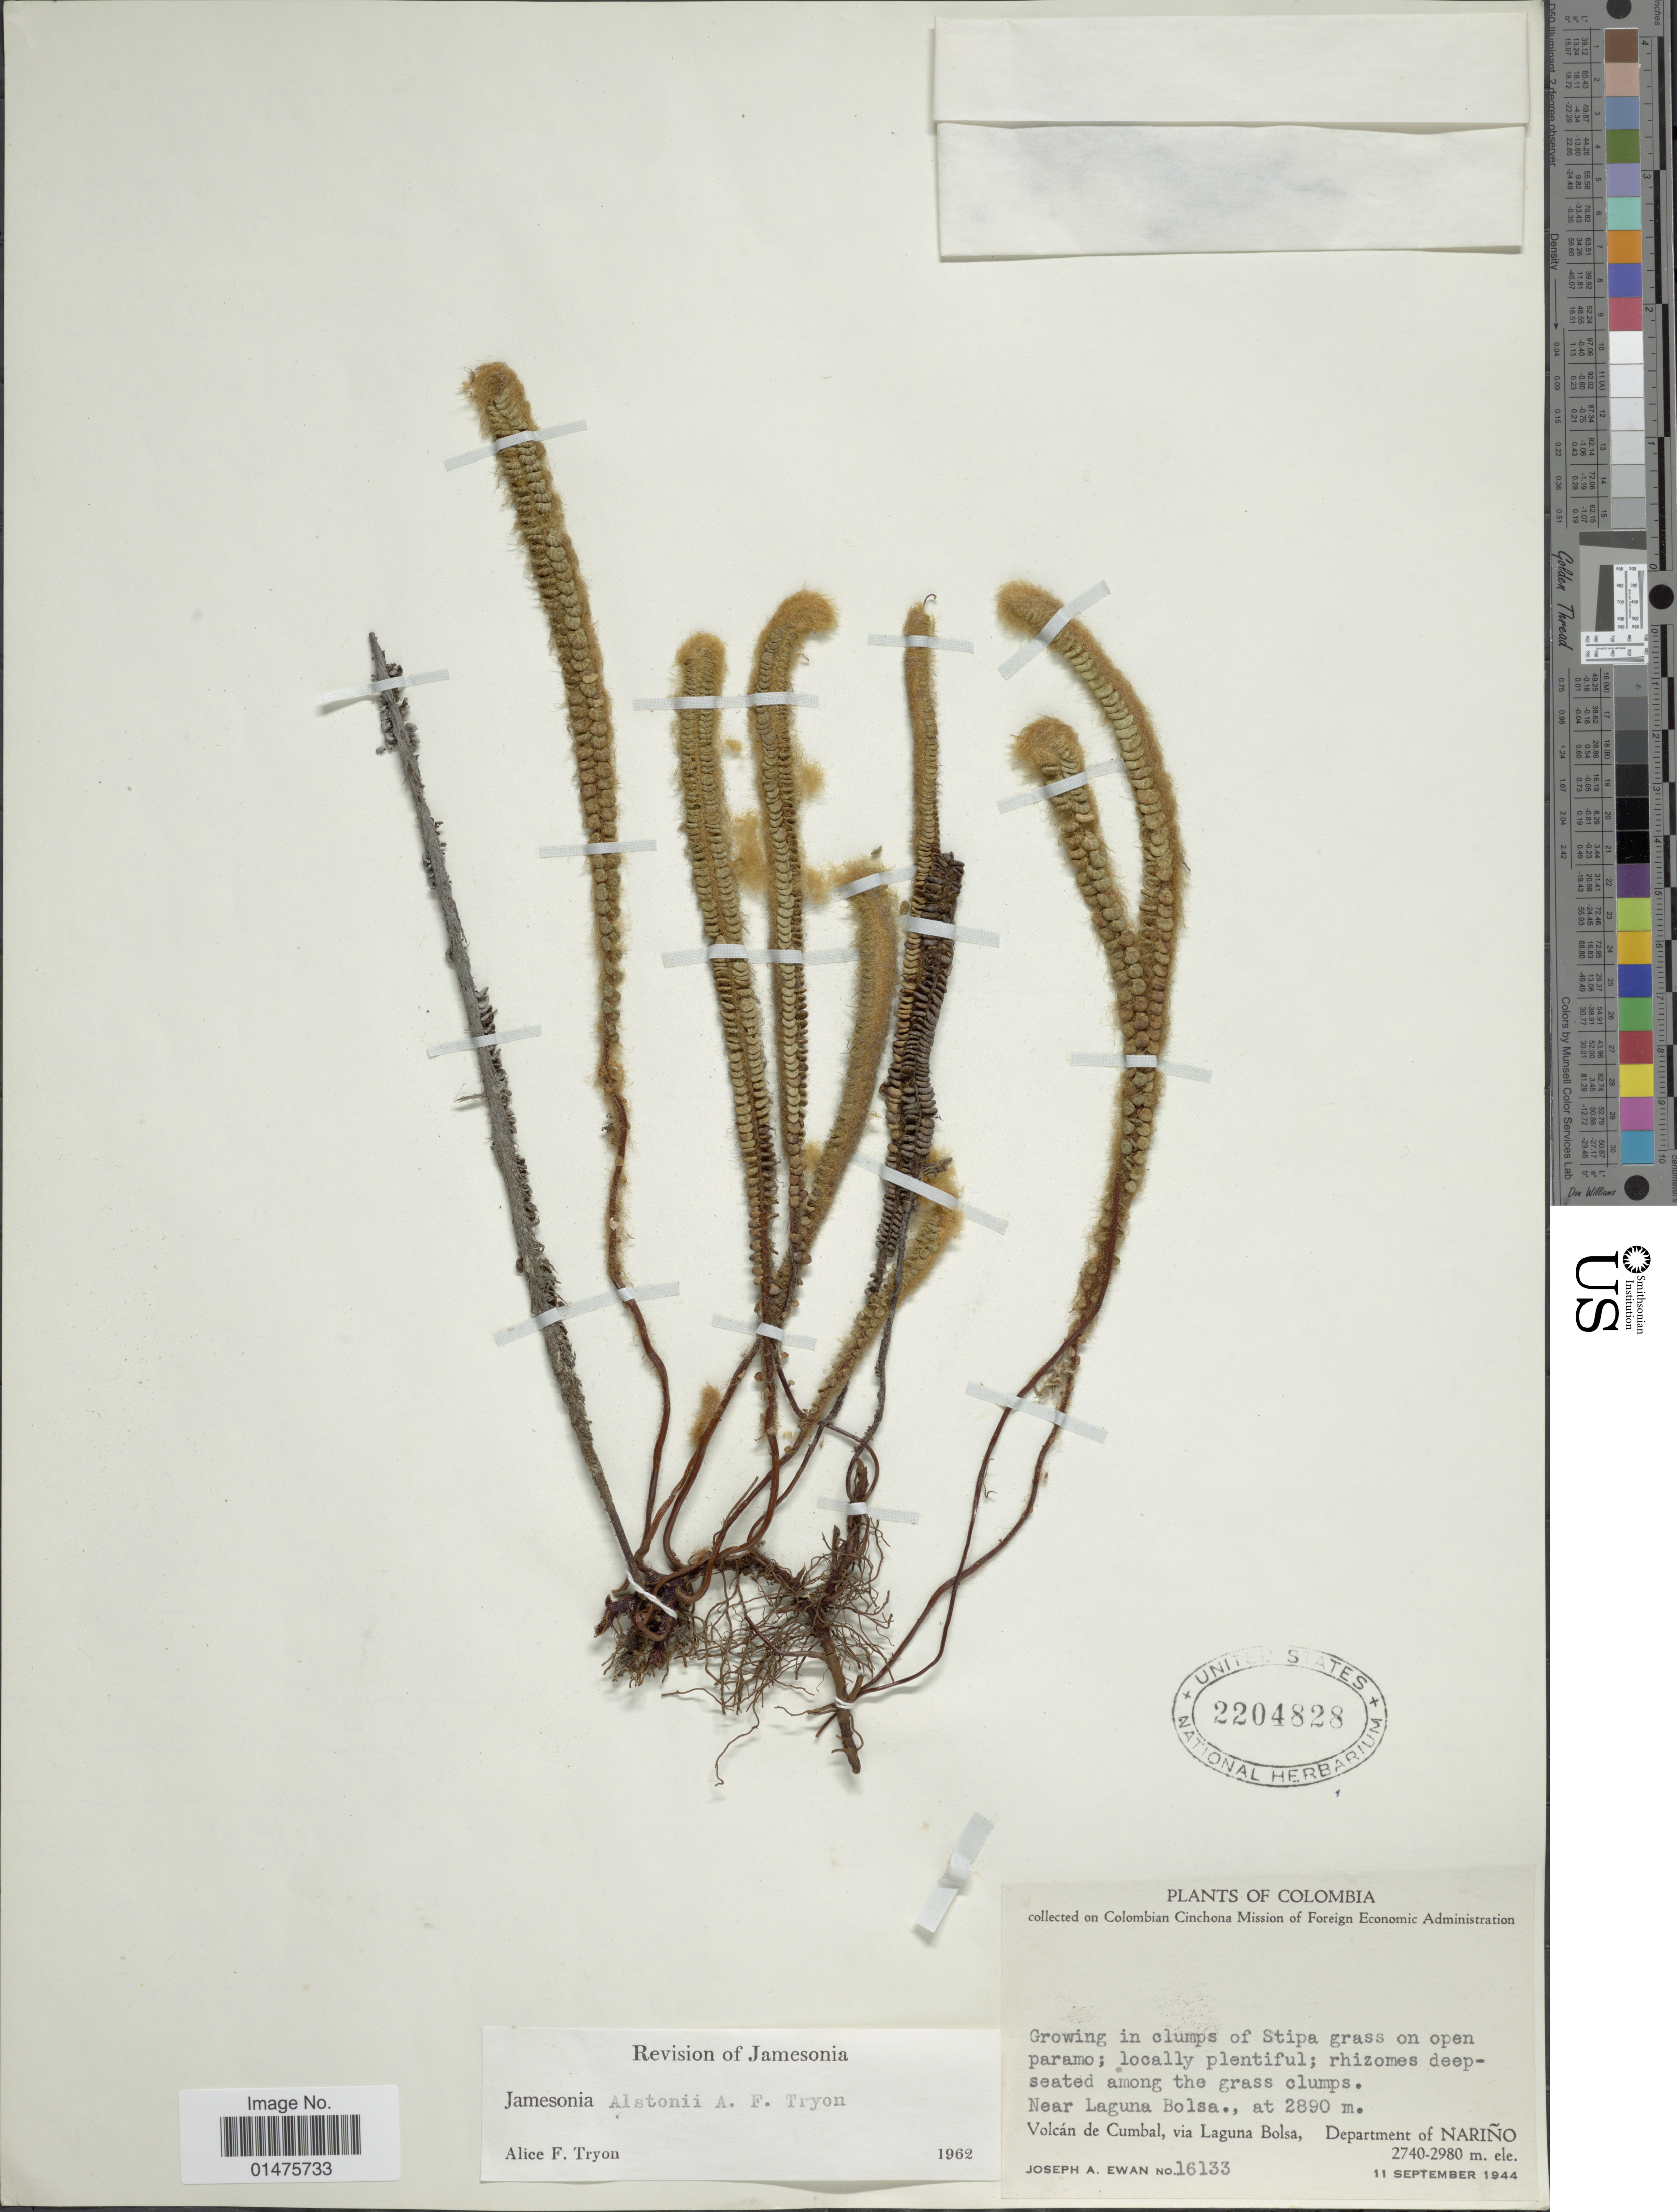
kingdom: Plantae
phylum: Tracheophyta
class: Polypodiopsida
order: Polypodiales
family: Pteridaceae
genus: Jamesonia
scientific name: Jamesonia alstonii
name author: A.F. Tryon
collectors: J. A. Ewan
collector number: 16133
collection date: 1944-09-11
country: Colombia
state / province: Nariño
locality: Near Laguna Bolsa, Volcán de Cumbal, via Laguna Bolsa, Department of Narño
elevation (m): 2890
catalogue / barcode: US 2204828